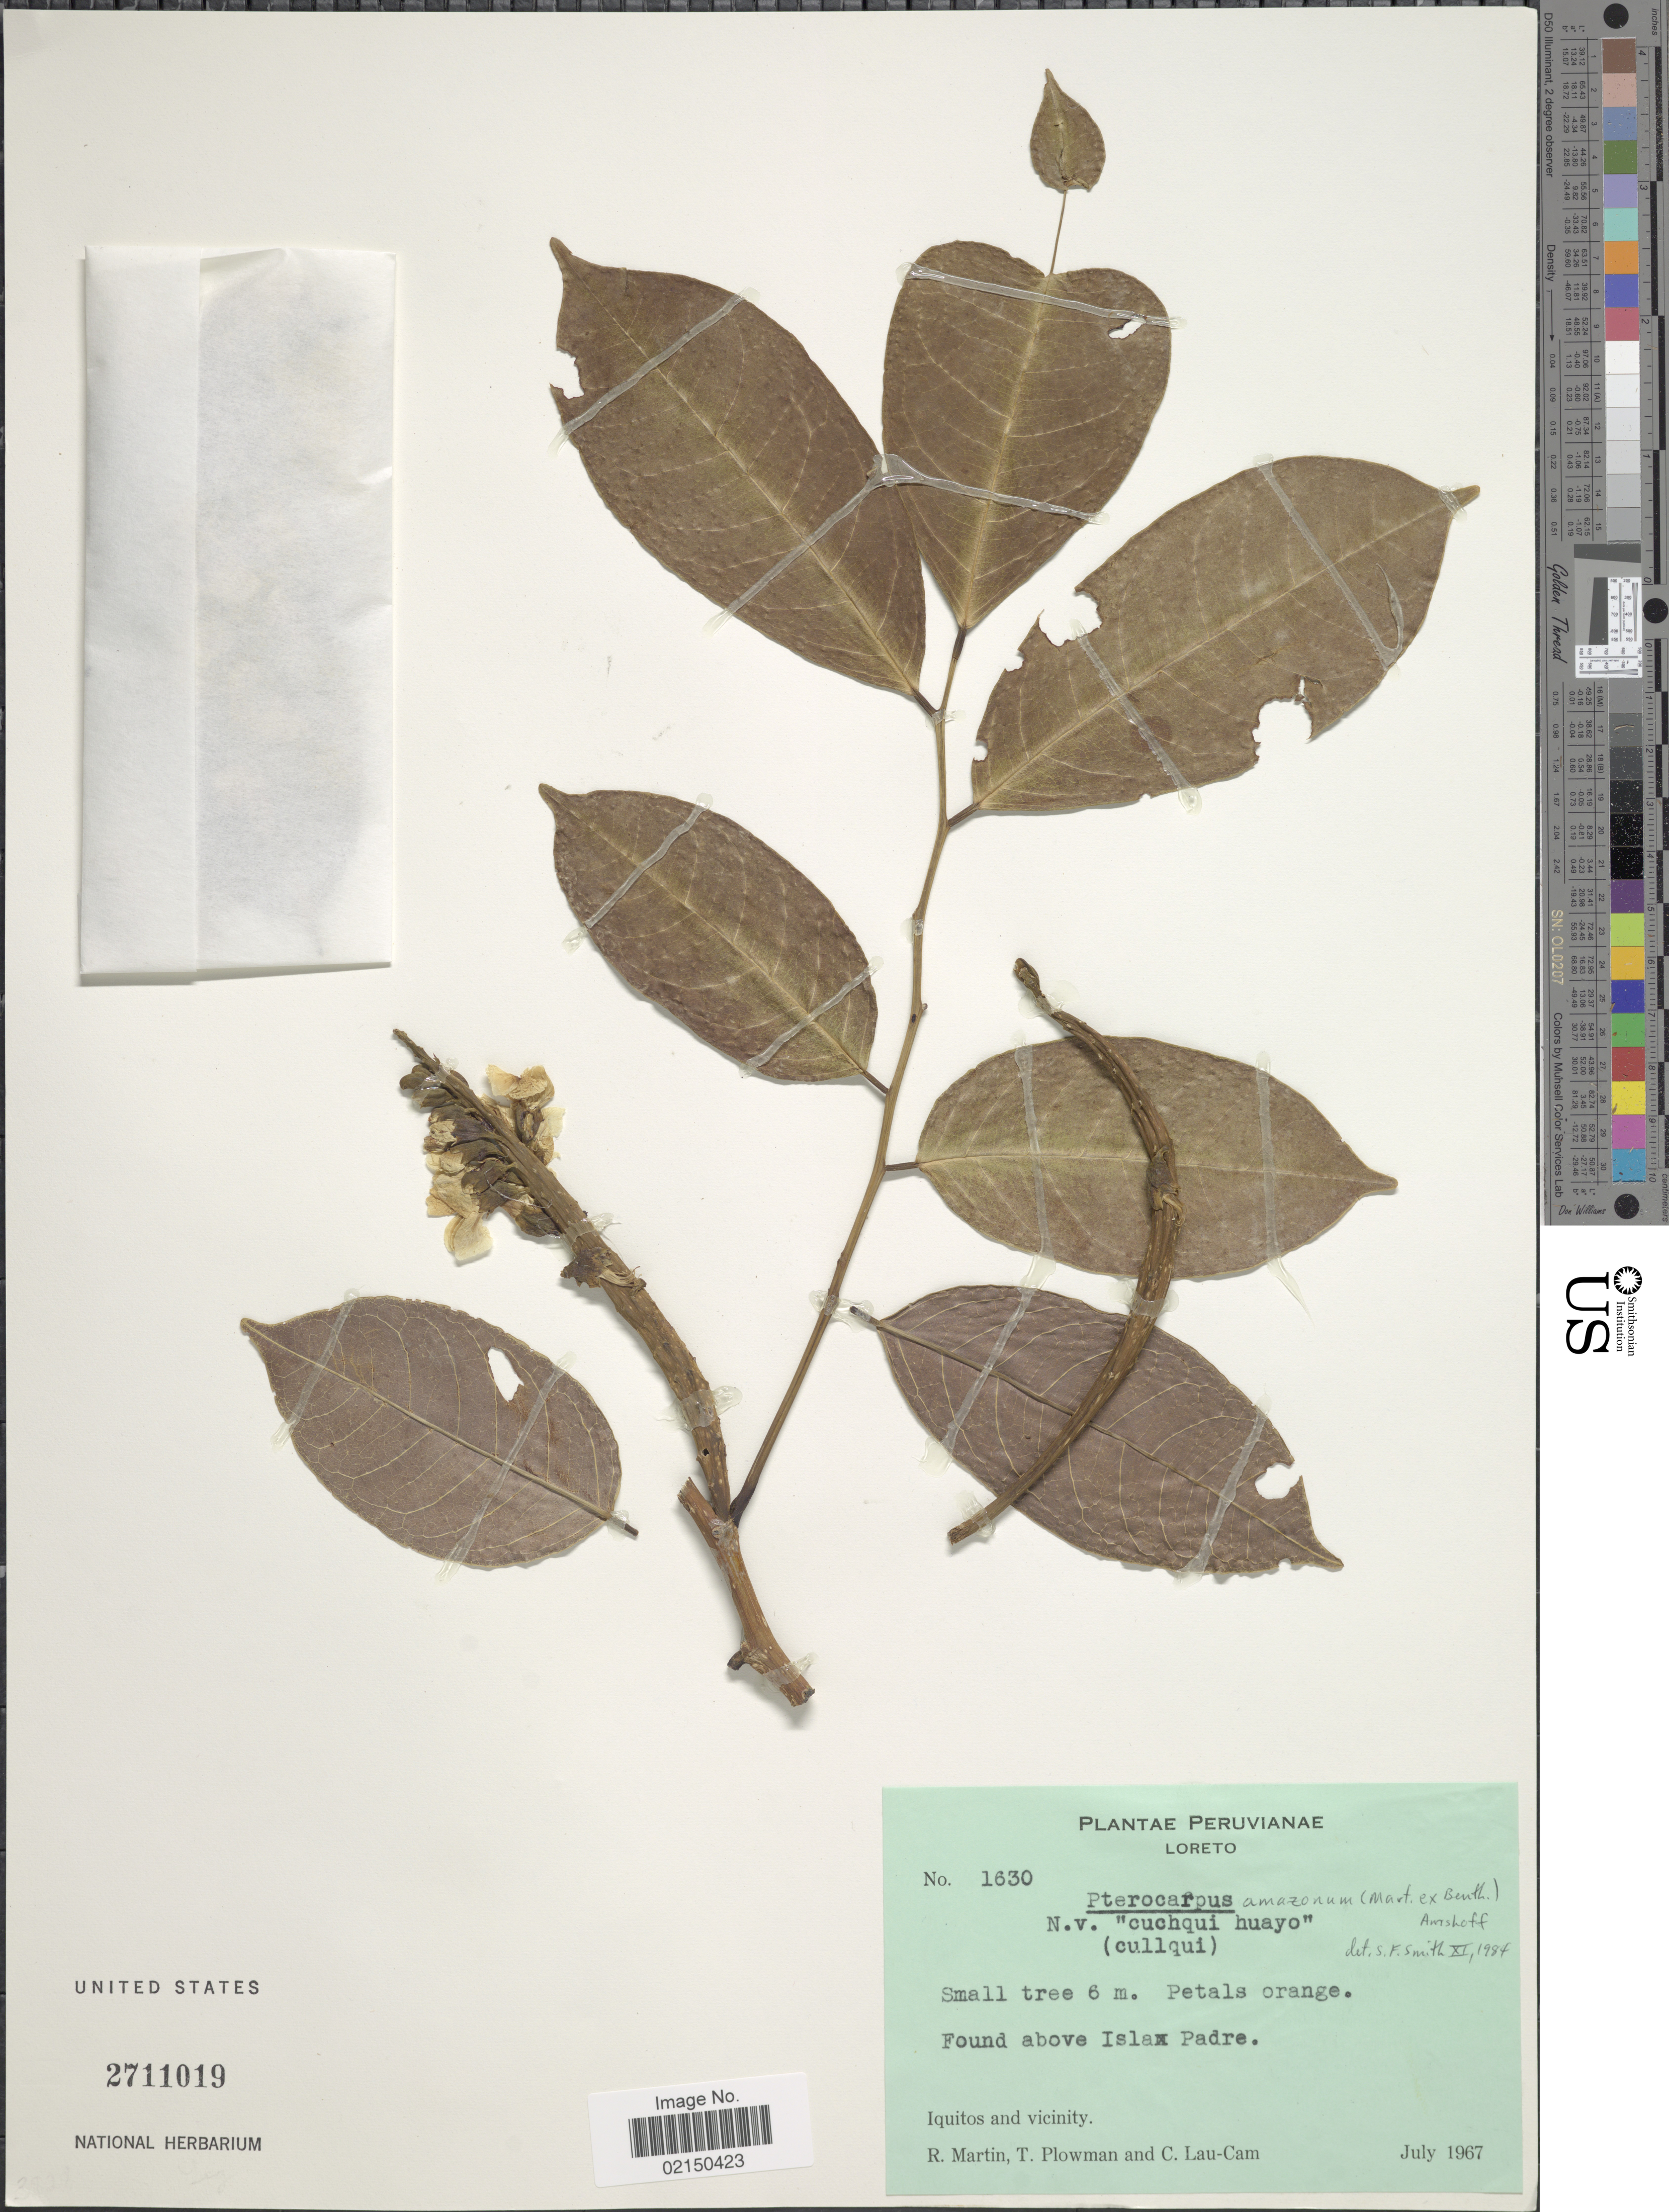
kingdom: Plantae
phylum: Tracheophyta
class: Magnoliopsida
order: Fabales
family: Fabaceae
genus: Pterocarpus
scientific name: Pterocarpus amazonum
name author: (Benth.) Amshoff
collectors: R. Martin, T. Plowman & C. Lau-Cam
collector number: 1630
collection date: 1967-07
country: Peru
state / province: Loreto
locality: Peruvianae, Found above Isla Padre, Iquitos and vicinity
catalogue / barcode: US 2711019